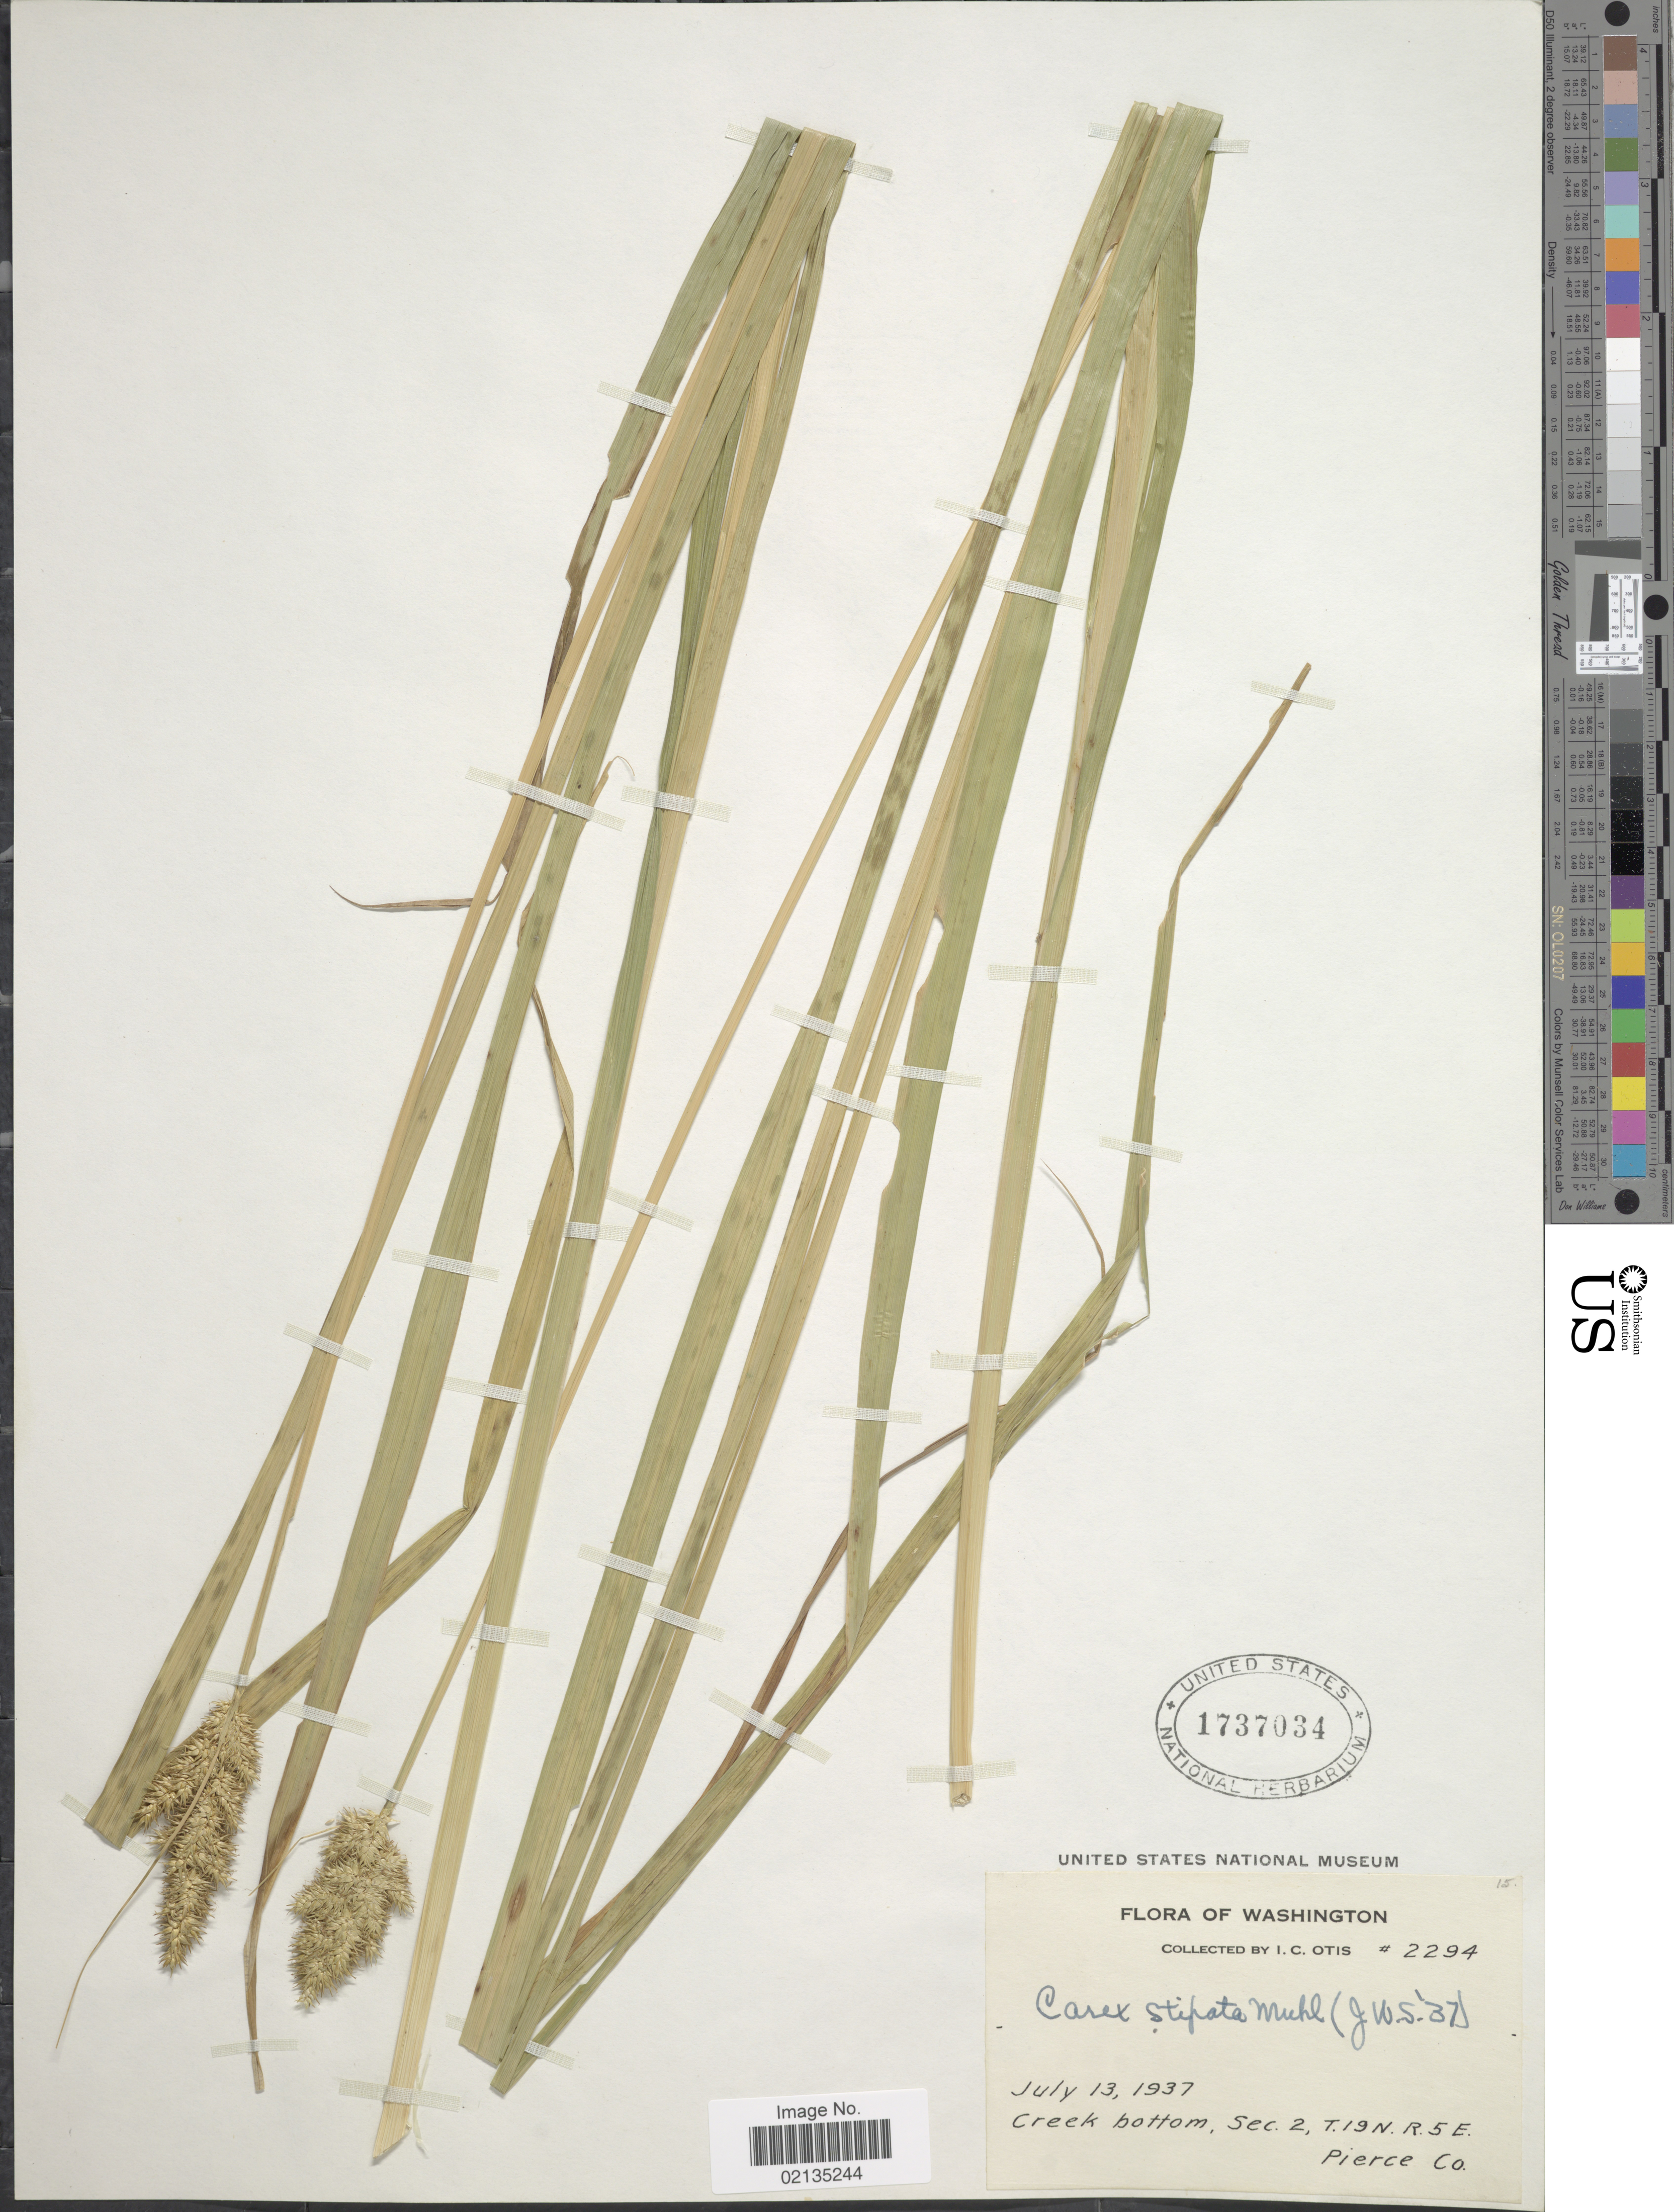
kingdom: Plantae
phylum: Tracheophyta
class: Liliopsida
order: Poales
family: Cyperaceae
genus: Carex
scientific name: Carex stipata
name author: Muhl. ex Willd.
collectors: I. C. Otis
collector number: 2294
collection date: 1937-07-13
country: United States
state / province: Washington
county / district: Pierce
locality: Washington, Creek bottom, Sec. 2. T.19N. R5E. Pierce Co.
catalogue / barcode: US 1737034